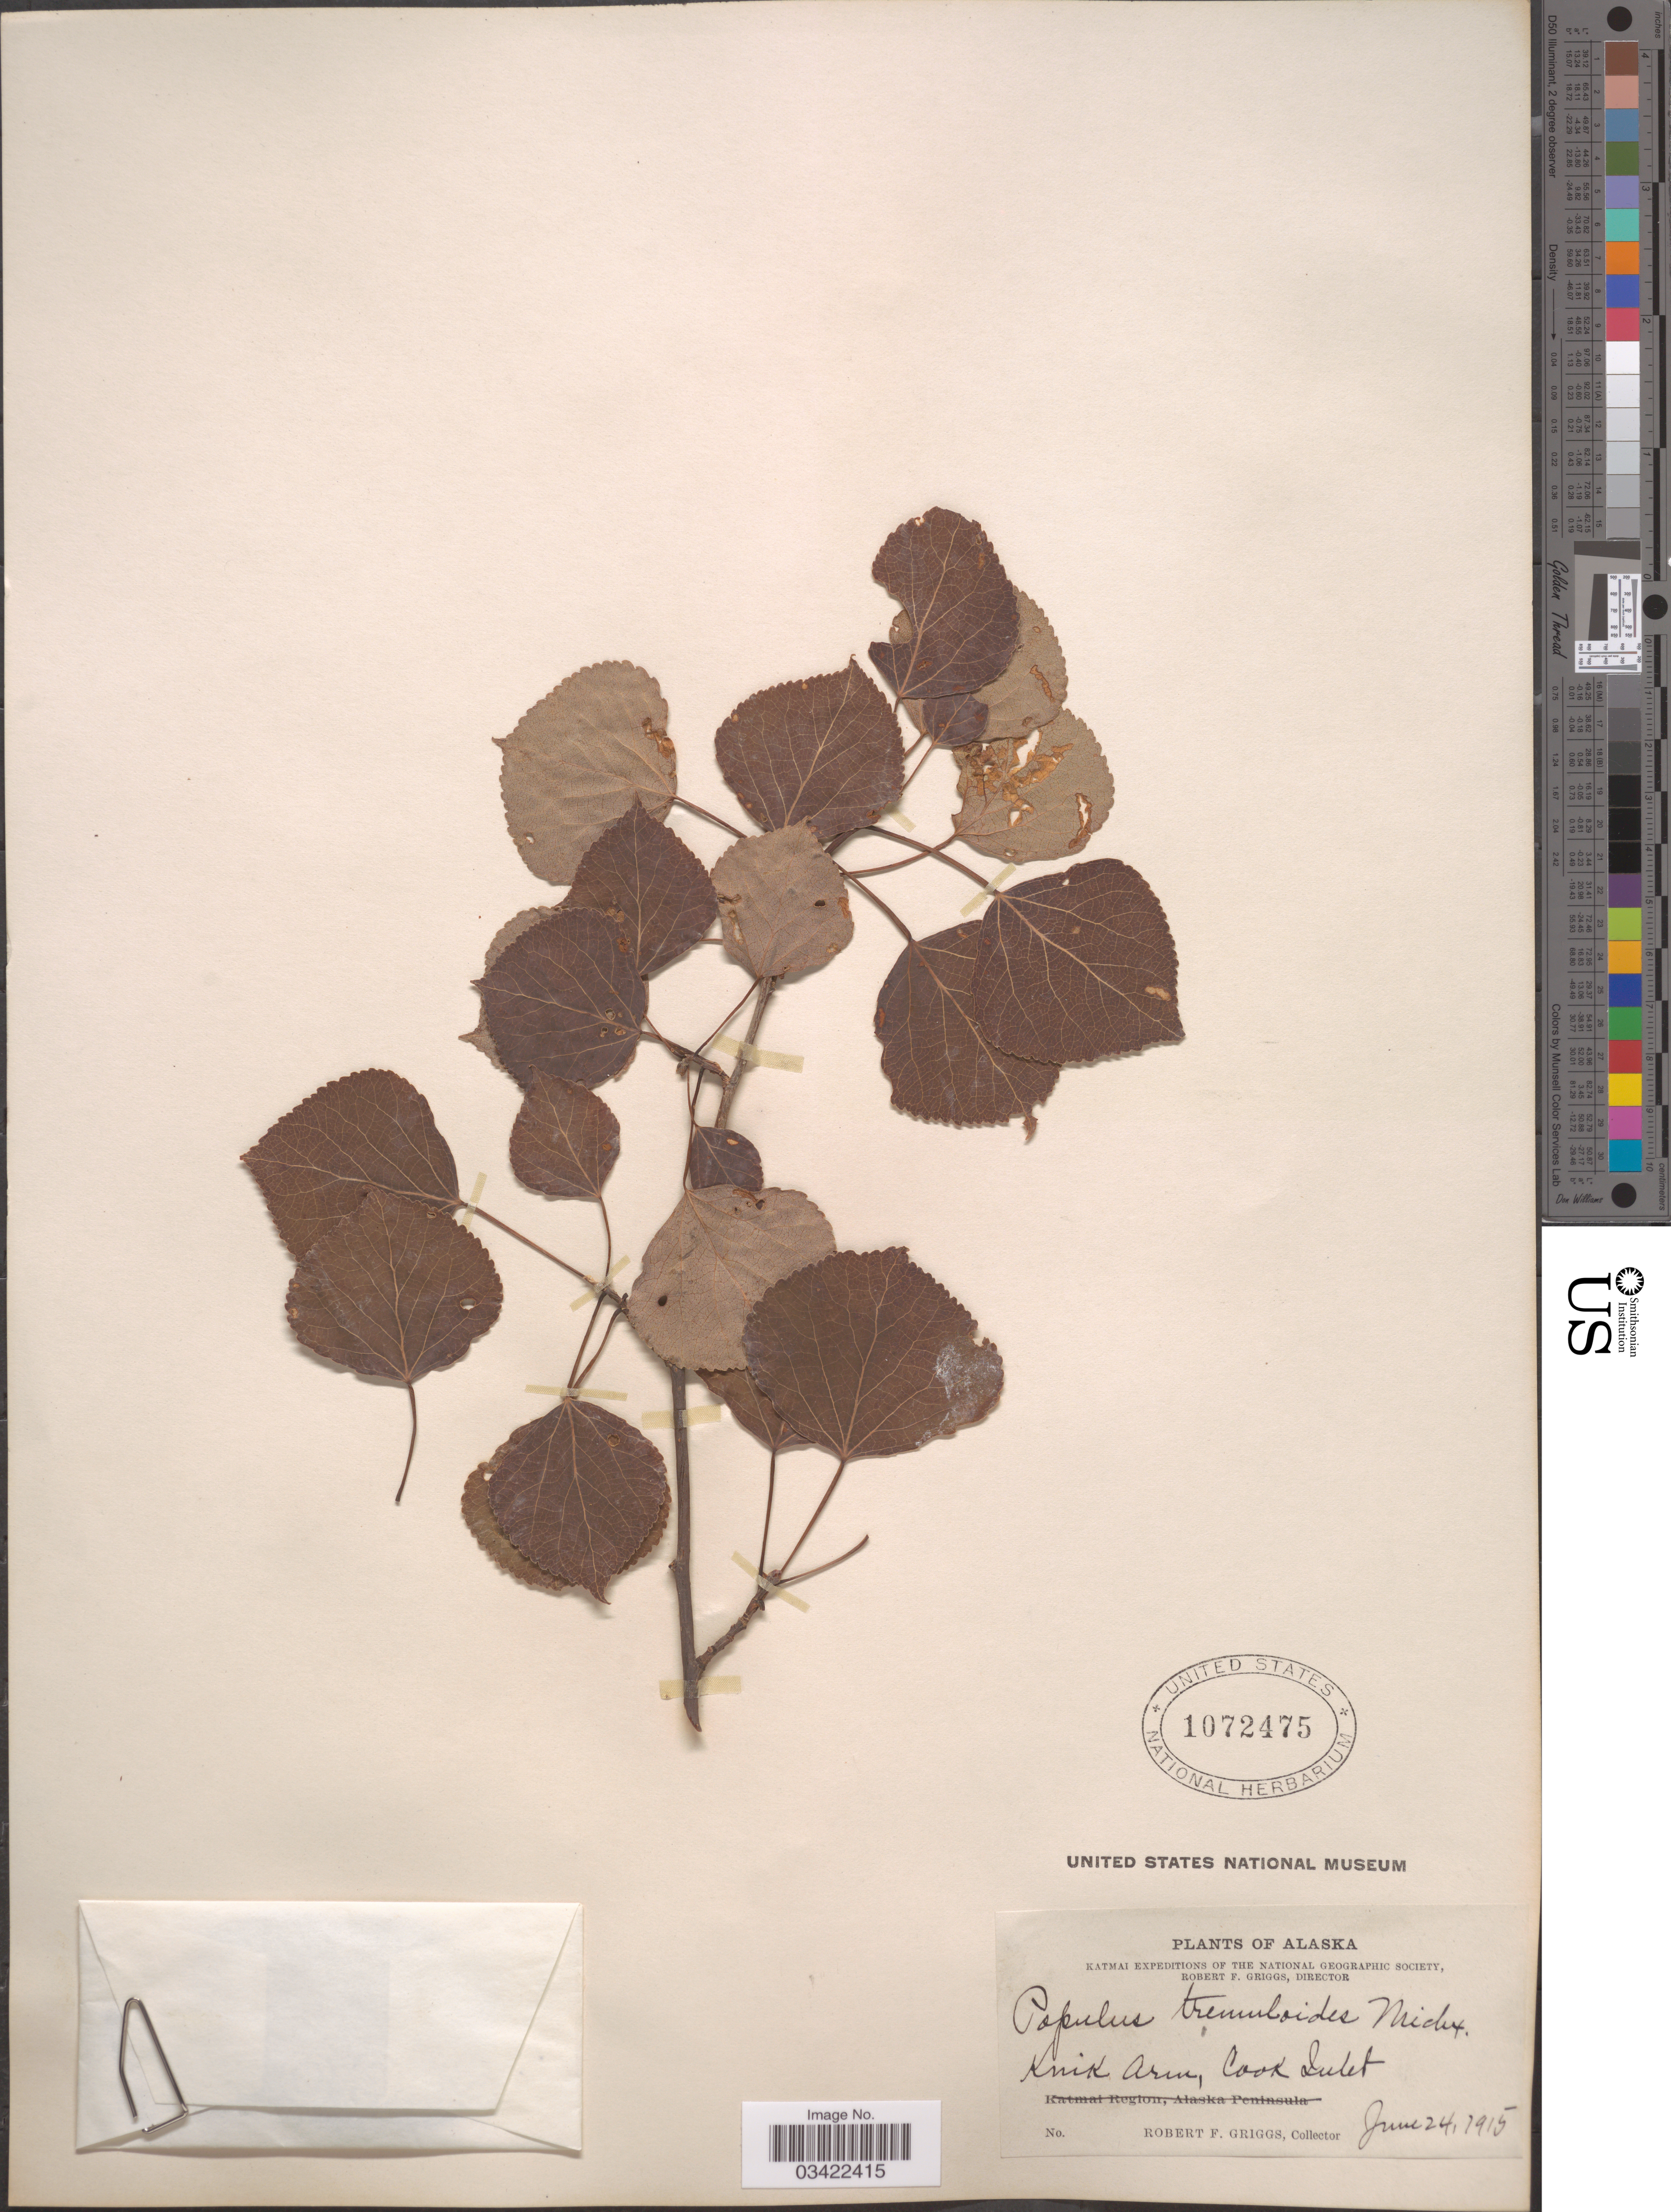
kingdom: Plantae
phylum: Tracheophyta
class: Magnoliopsida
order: Malpighiales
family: Salicaceae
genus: Populus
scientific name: Populus tremuloides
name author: Michx.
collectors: R. F. Griggs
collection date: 1915-06-24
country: United States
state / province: Alaska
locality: Knik Arm, Cook Inlet.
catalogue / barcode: US 1072475